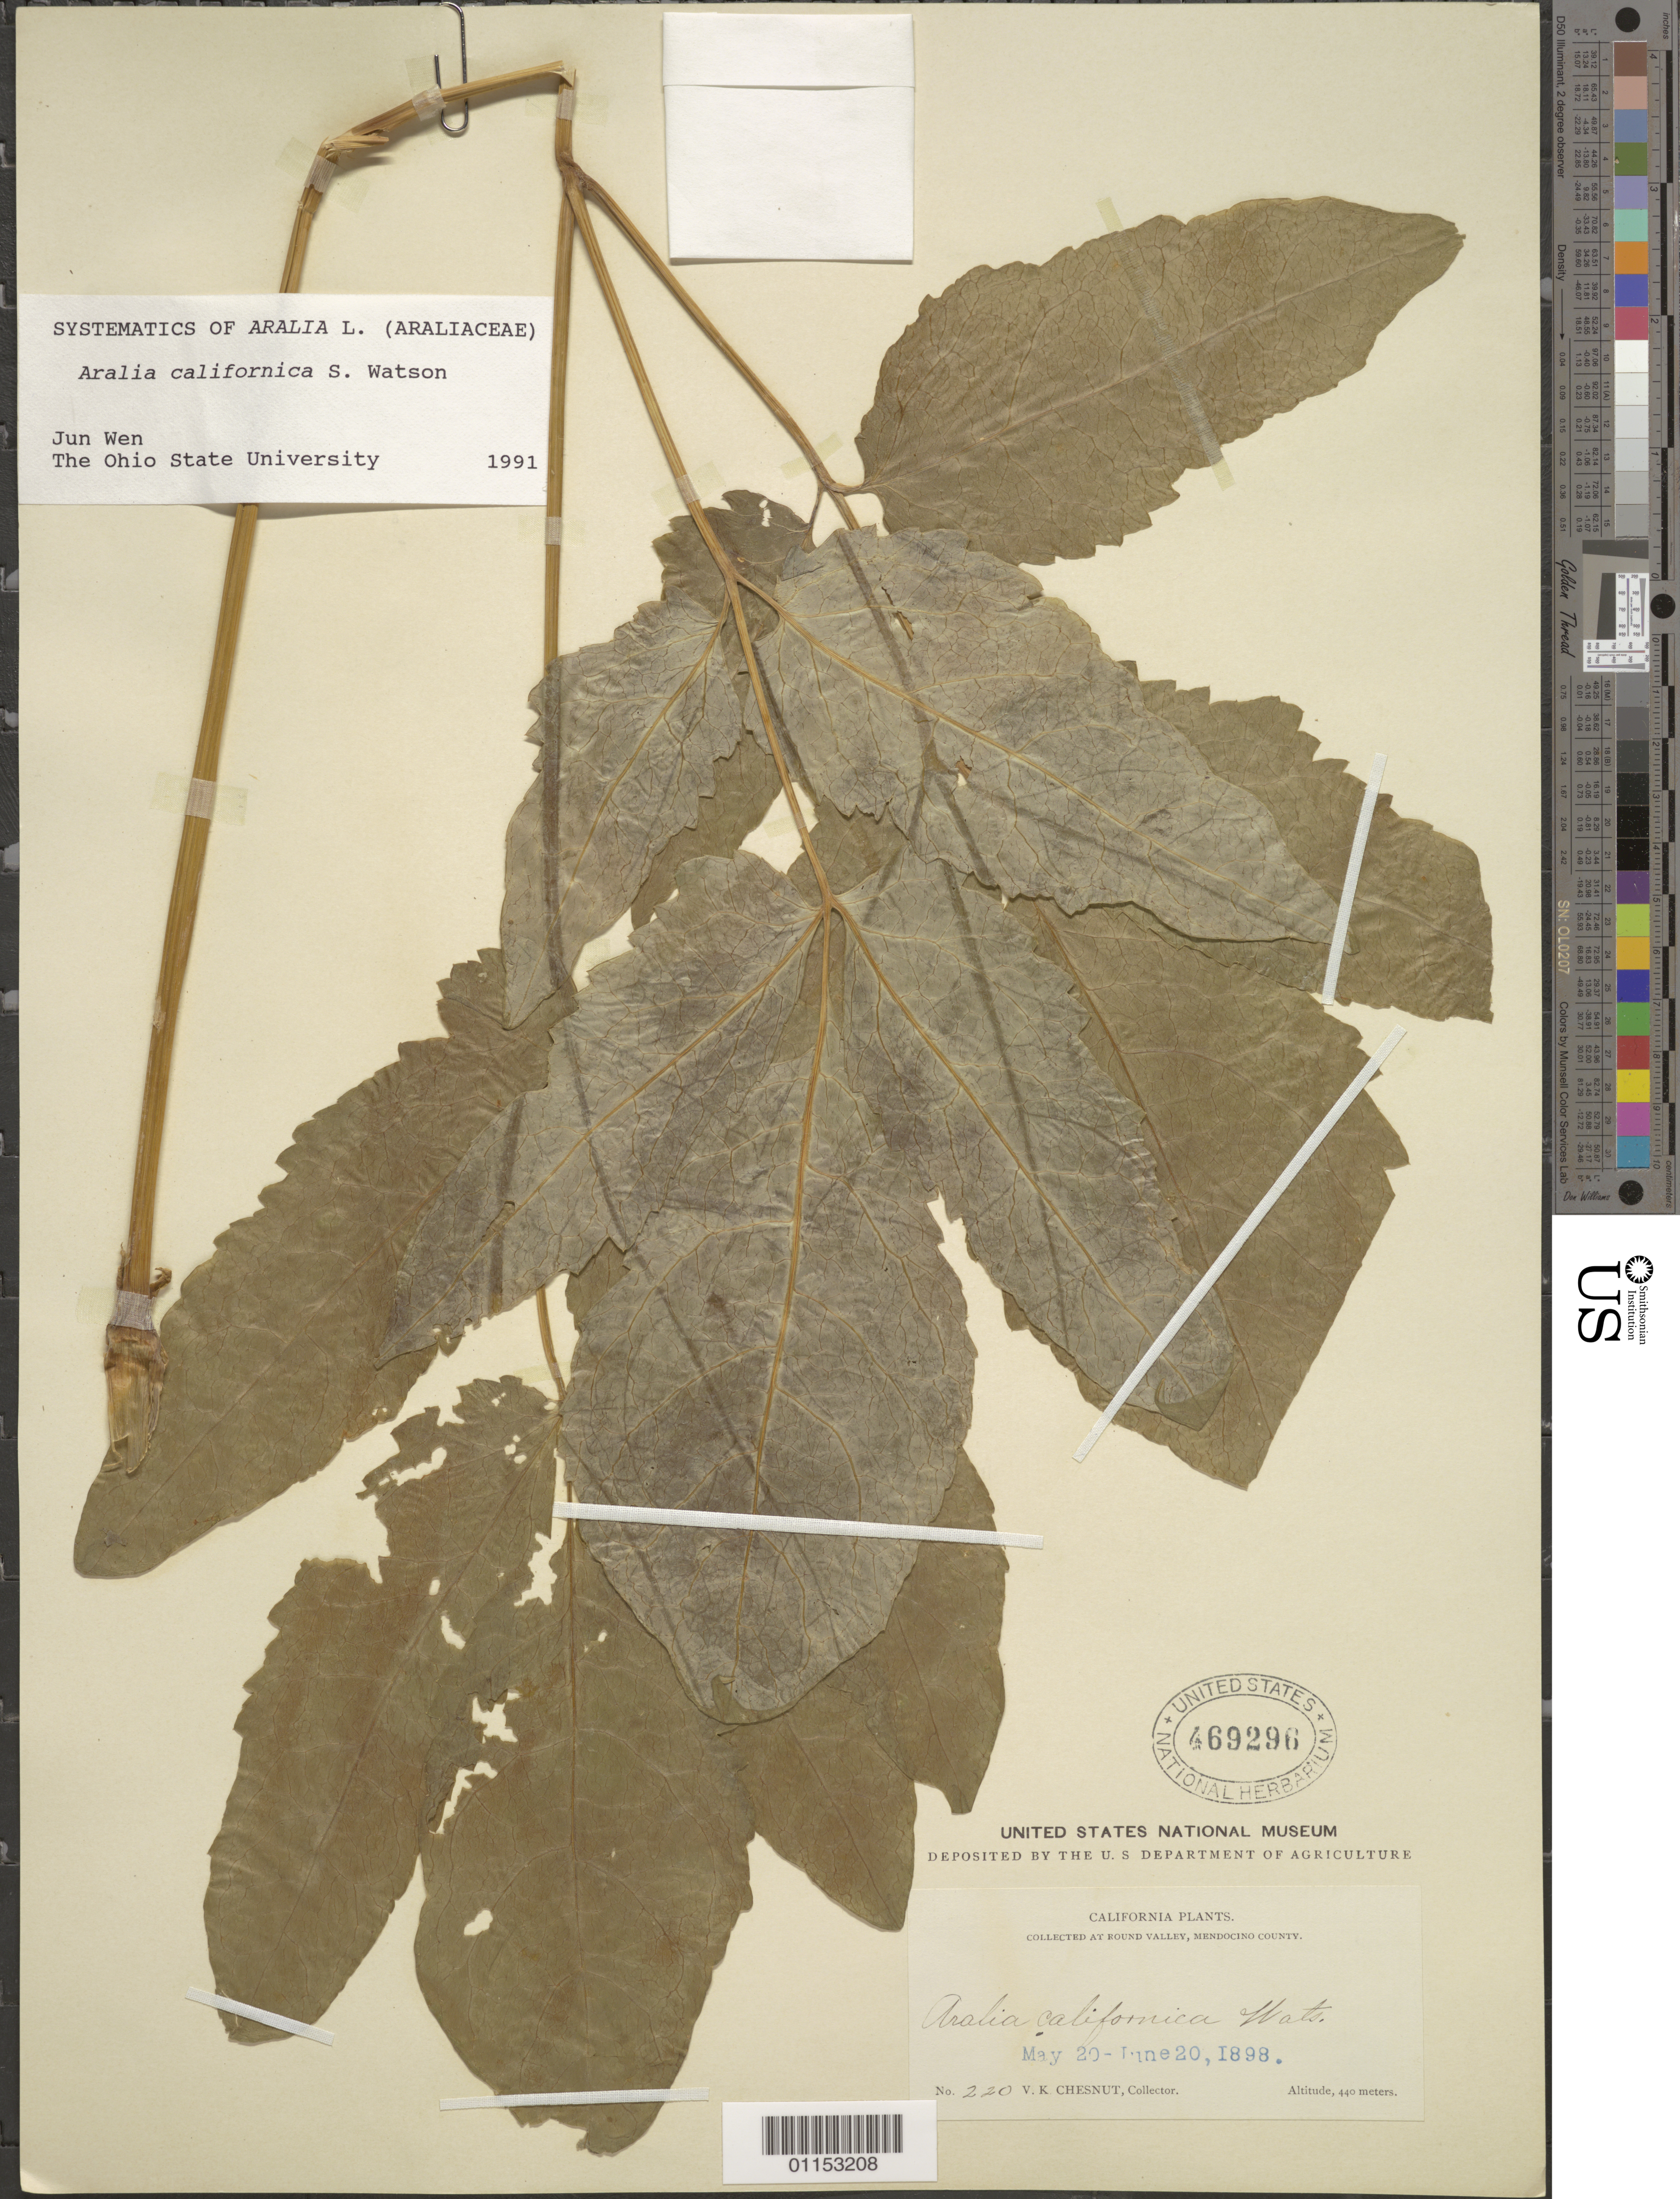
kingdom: Plantae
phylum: Tracheophyta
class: Magnoliopsida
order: Apiales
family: Araliaceae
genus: Aralia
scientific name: Aralia californica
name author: S. Watson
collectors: V. Chesnut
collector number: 220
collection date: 1898-05-20/1898-06-20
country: United States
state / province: California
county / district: Mendocino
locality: Round Valley.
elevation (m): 440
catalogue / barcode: US 469296